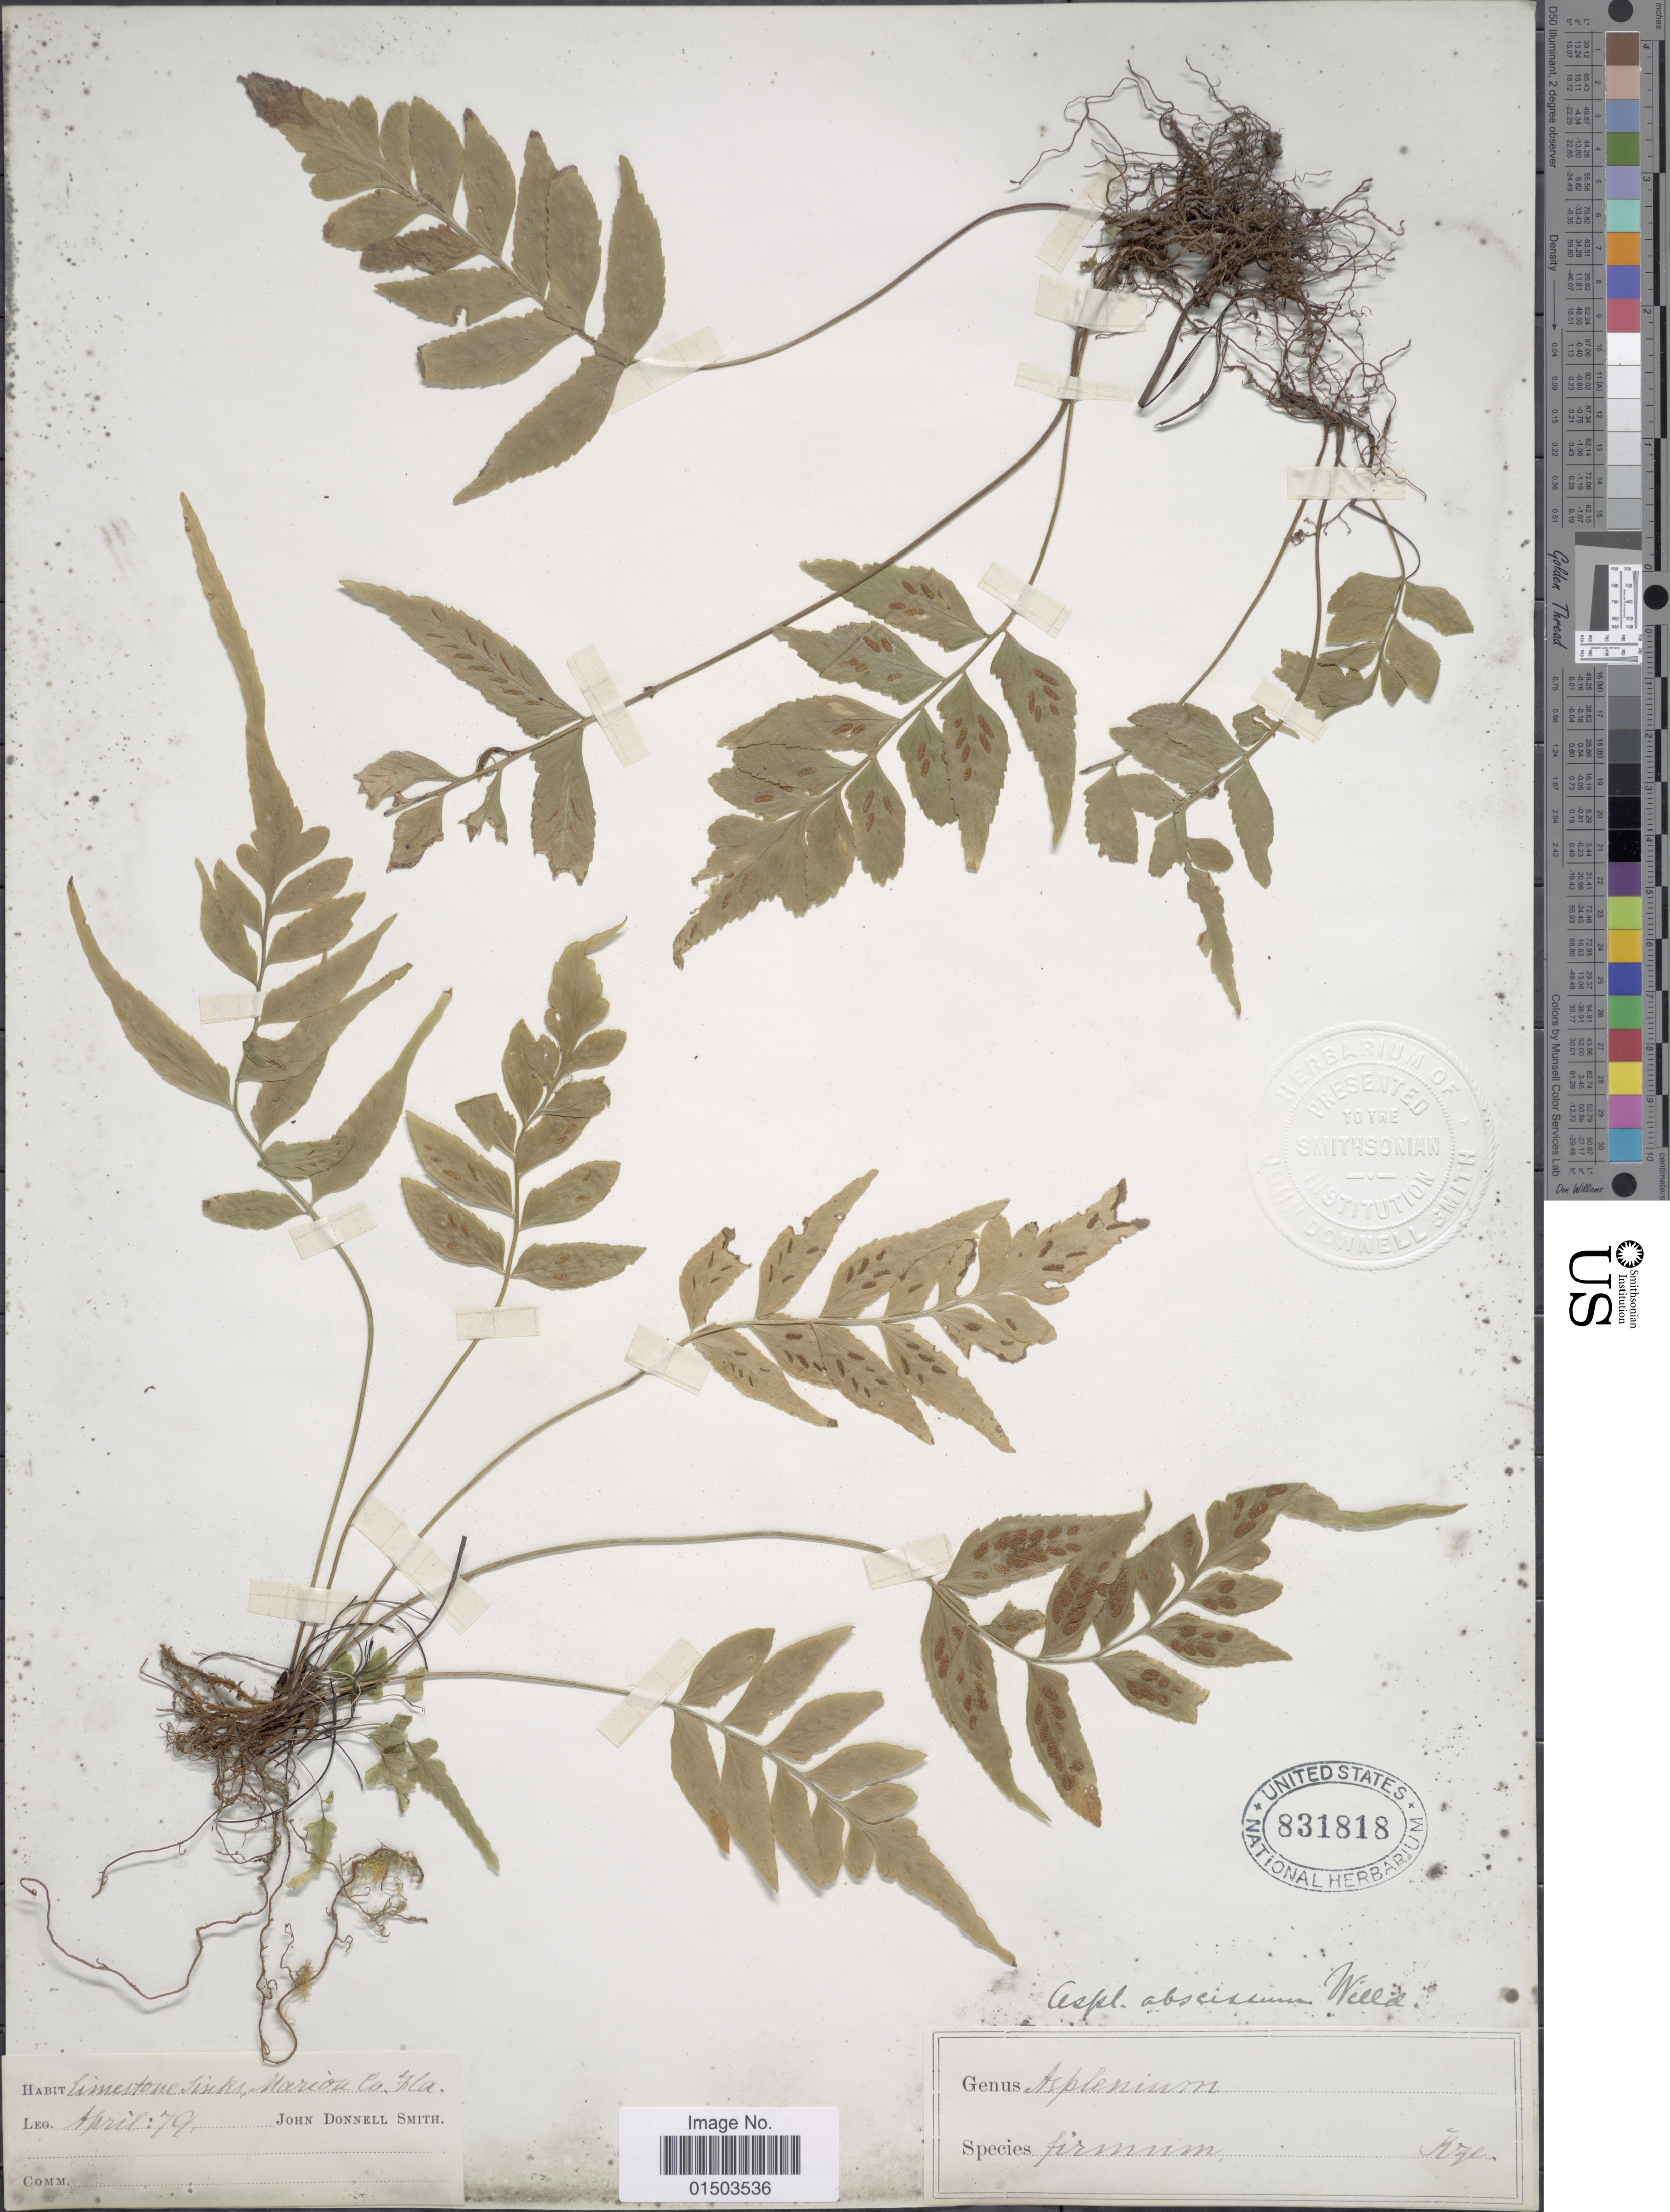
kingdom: Plantae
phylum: Tracheophyta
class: Polypodiopsida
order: Polypodiales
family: Aspleniaceae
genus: Asplenium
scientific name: Asplenium abscissum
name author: Willd.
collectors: J. Donnell Smith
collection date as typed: Transcribed d/m/y: /4/79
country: United States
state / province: Florida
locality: Limestone Sinks, Marion Co.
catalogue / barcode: US 831818